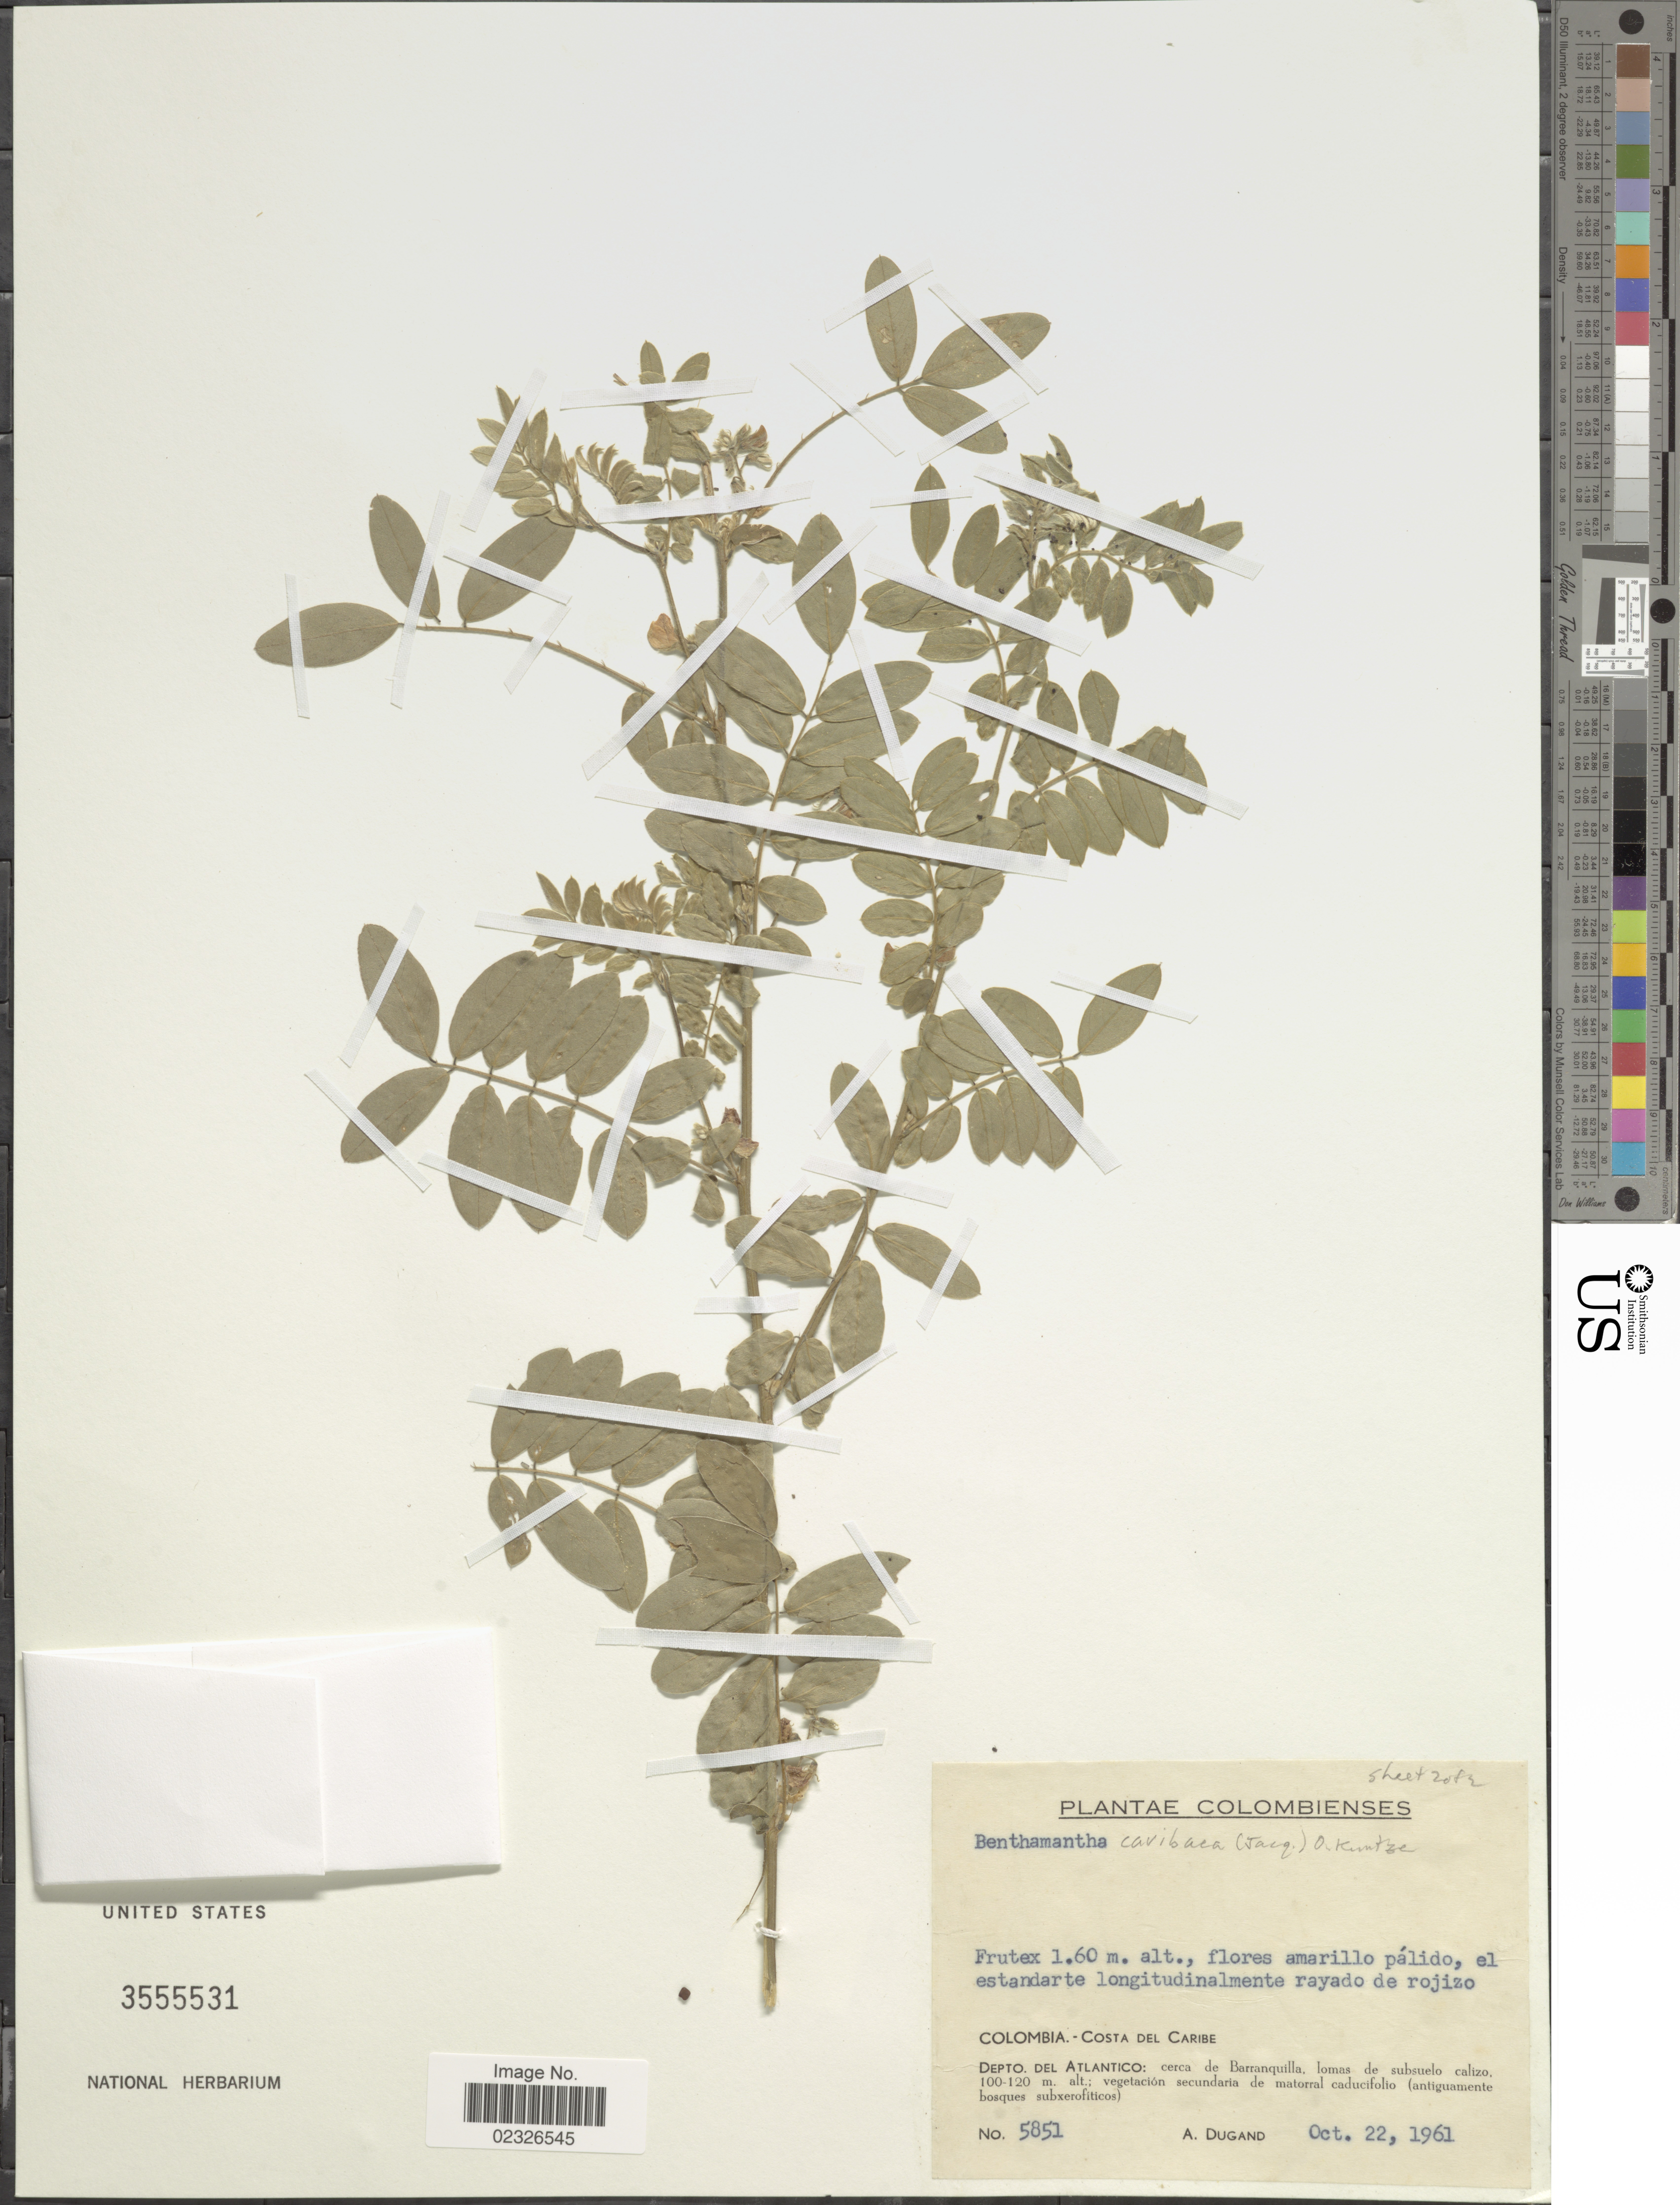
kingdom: Plantae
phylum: Tracheophyta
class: Magnoliopsida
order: Fabales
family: Fabaceae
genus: Coursetia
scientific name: Coursetia caribaea var. caribaea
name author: (Jacq.) Lavin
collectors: A. Dugand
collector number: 5851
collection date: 1961-10-22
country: Colombia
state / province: Atlántico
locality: Costa del Caribe. Depto. del Atlantico: cerca de Barranquilla, llomas de subsuelo calizo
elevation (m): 100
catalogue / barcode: US 3555531